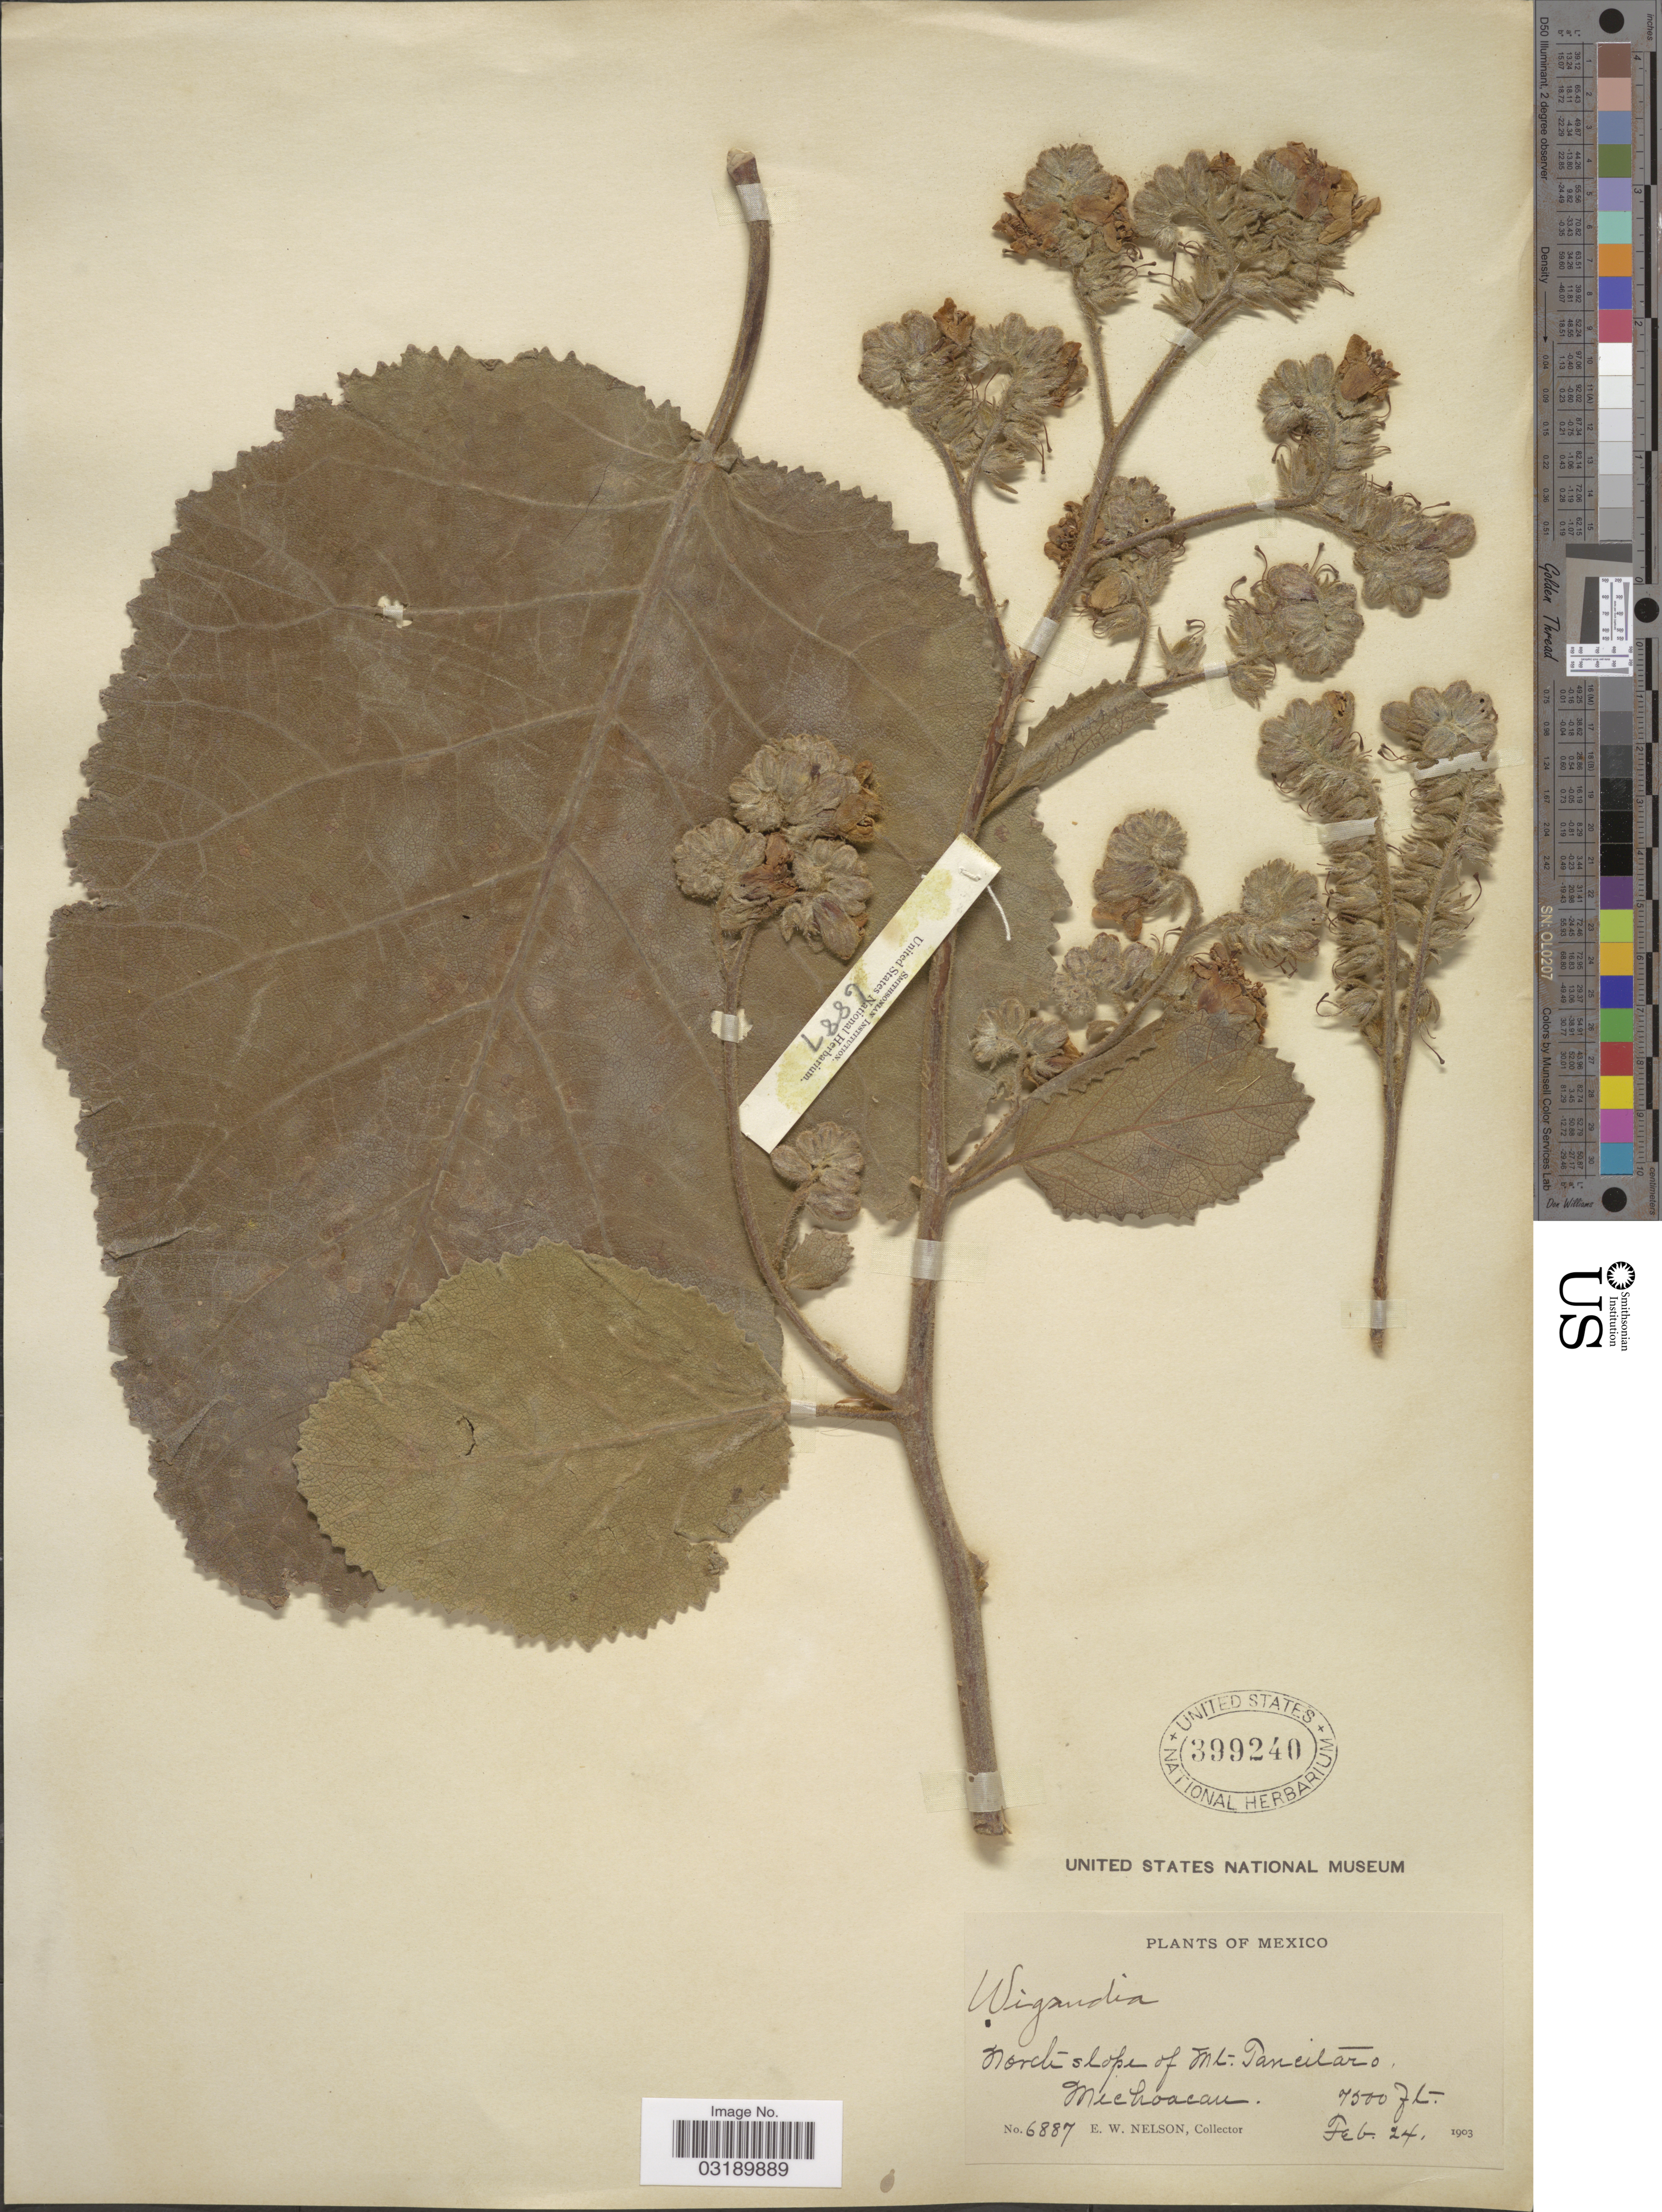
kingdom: Plantae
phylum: Tracheophyta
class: Magnoliopsida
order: Boraginales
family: Namaceae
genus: Wigandia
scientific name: Wigandia caracasana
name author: Kunth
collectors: E. W. Nelson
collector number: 6887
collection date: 1903-02-24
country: Mexico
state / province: Michoacán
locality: North slope of Mt. Tancitaro.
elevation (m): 2286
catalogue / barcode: US 399240